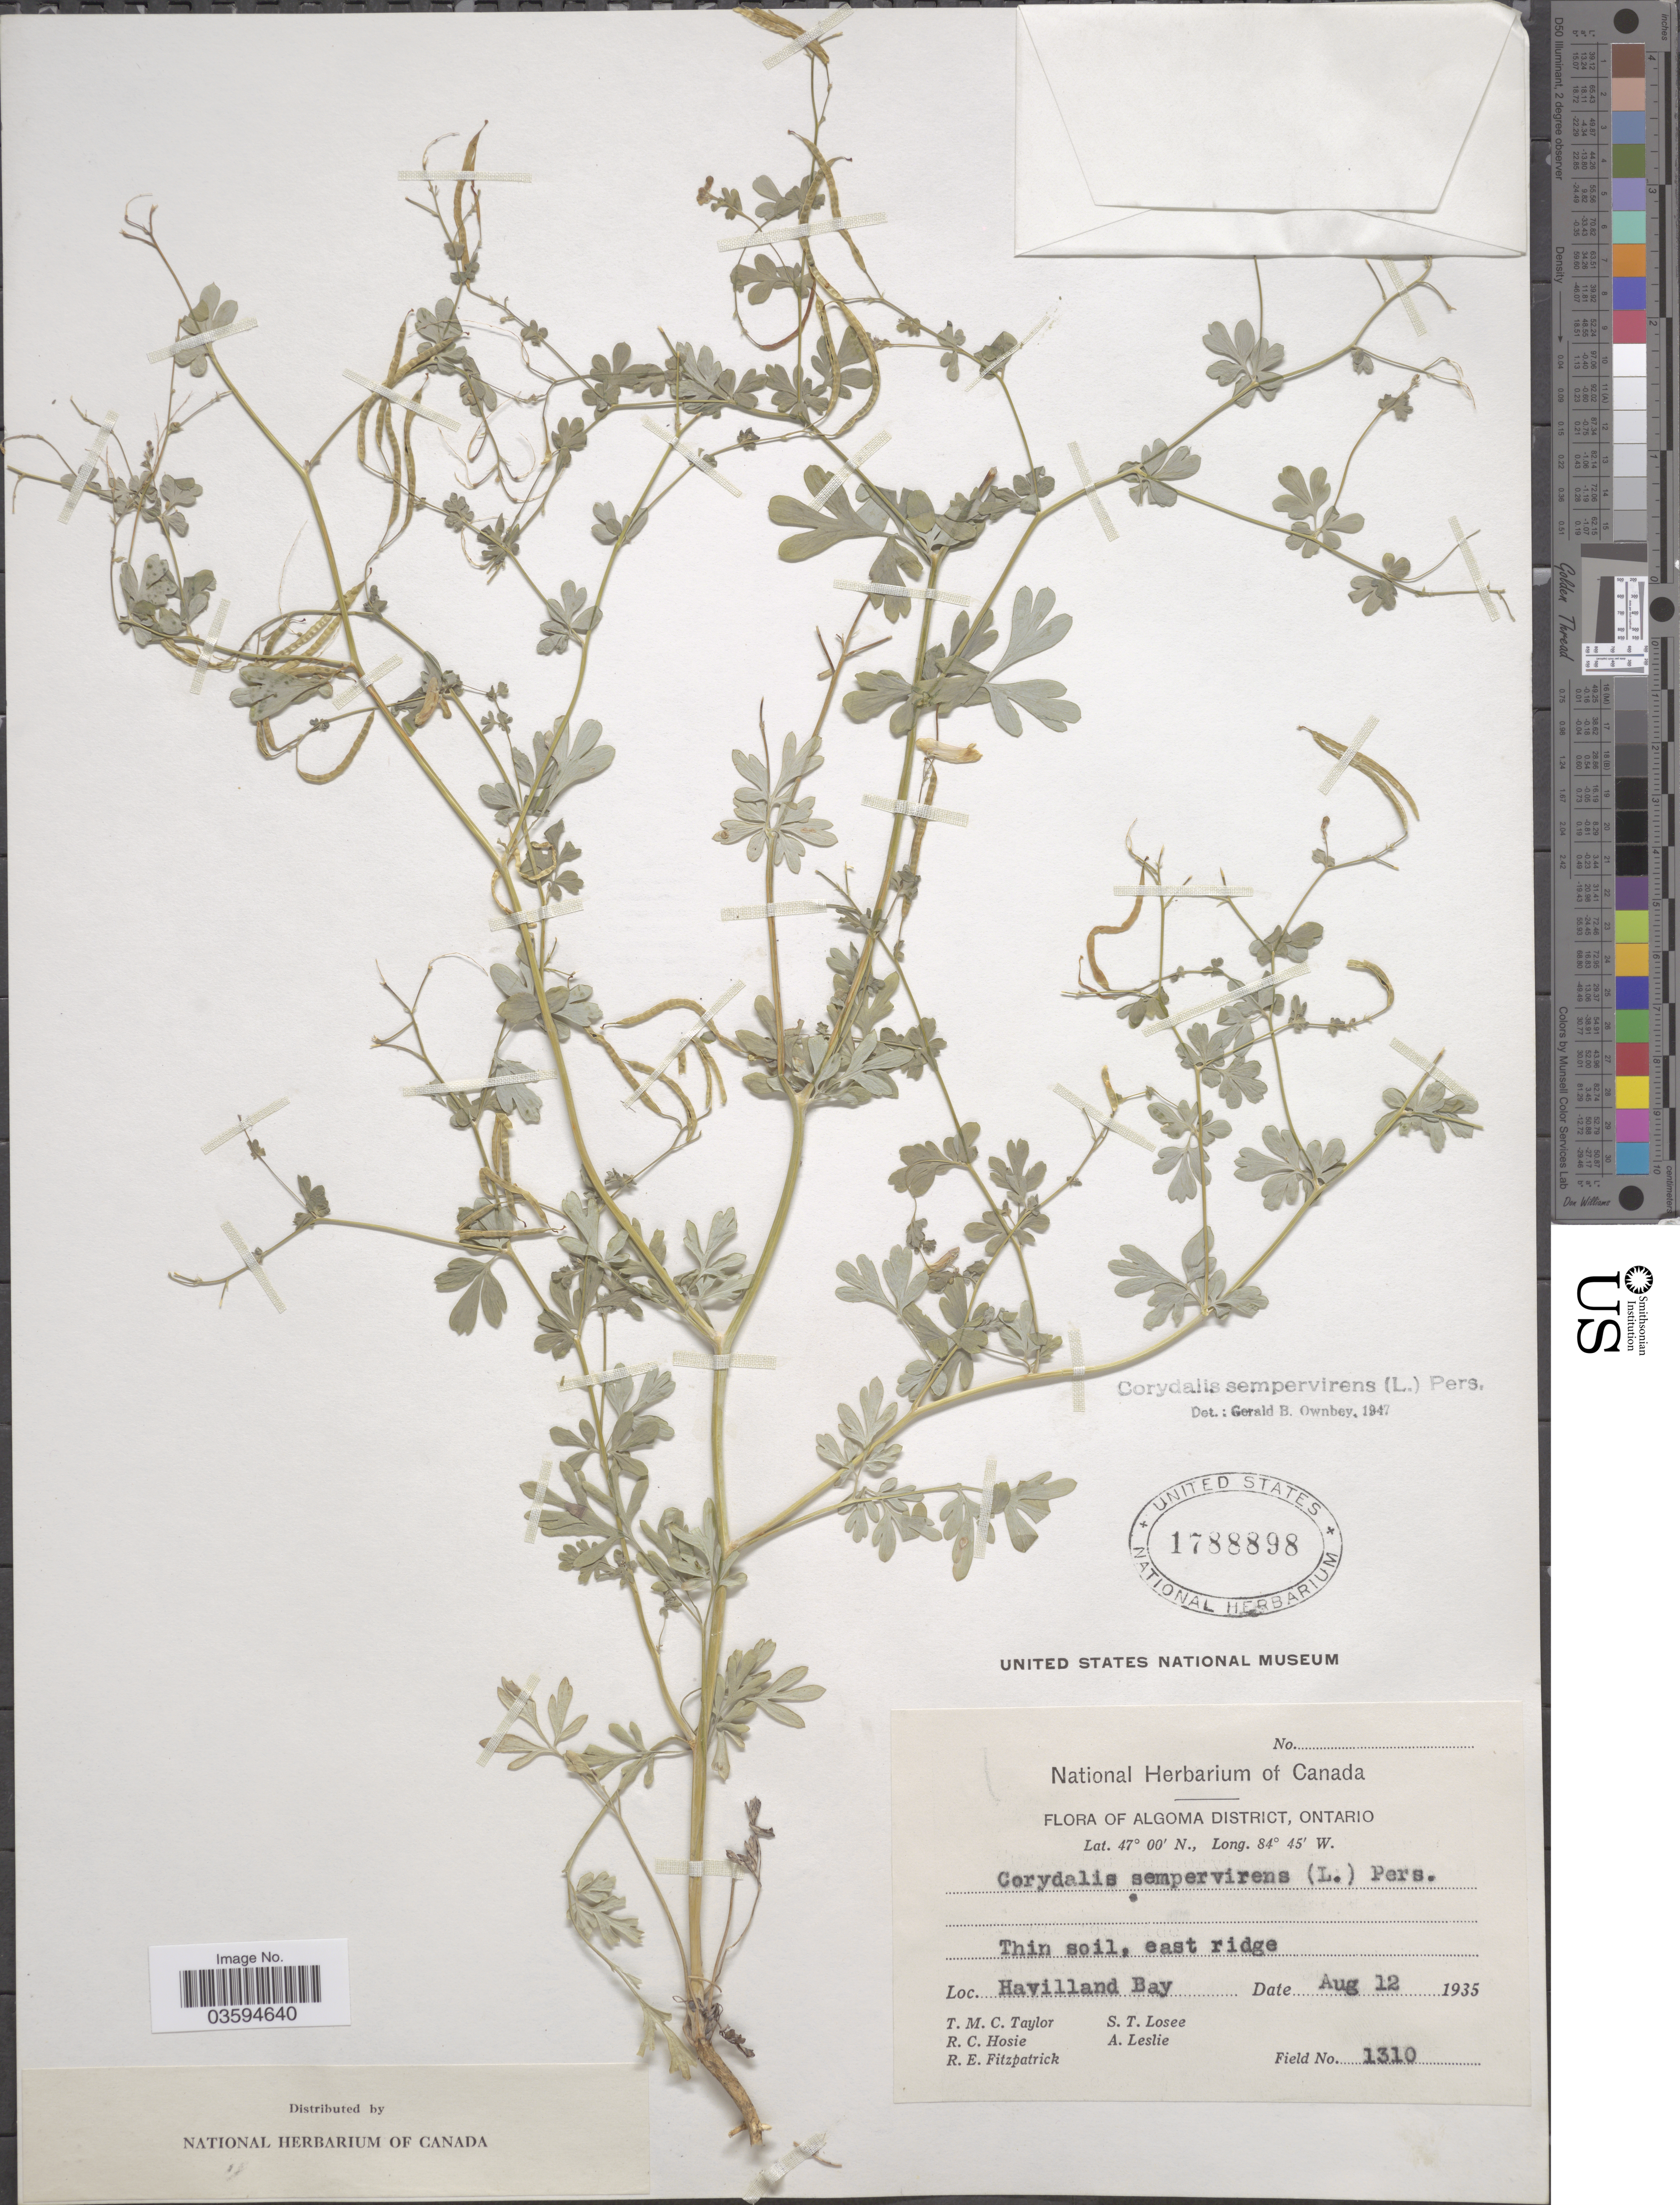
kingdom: Plantae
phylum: Tracheophyta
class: Magnoliopsida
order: Ranunculales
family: Papaveraceae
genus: Capnoides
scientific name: Capnoides sempervirens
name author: (L.) Borkh.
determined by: Strong, M. T., (US), Smithsonian Institution - National Museum of Natural History (UNITED STATES)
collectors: T. M. C. Taylor, R. Hosie, R. Fitzpatrick, S. Losee & A. Leslie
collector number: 1310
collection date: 1935-08-12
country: Canada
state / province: Ontario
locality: Algoma District. Thin soil, east ridge. Havilland Bay.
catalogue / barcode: US 1788898